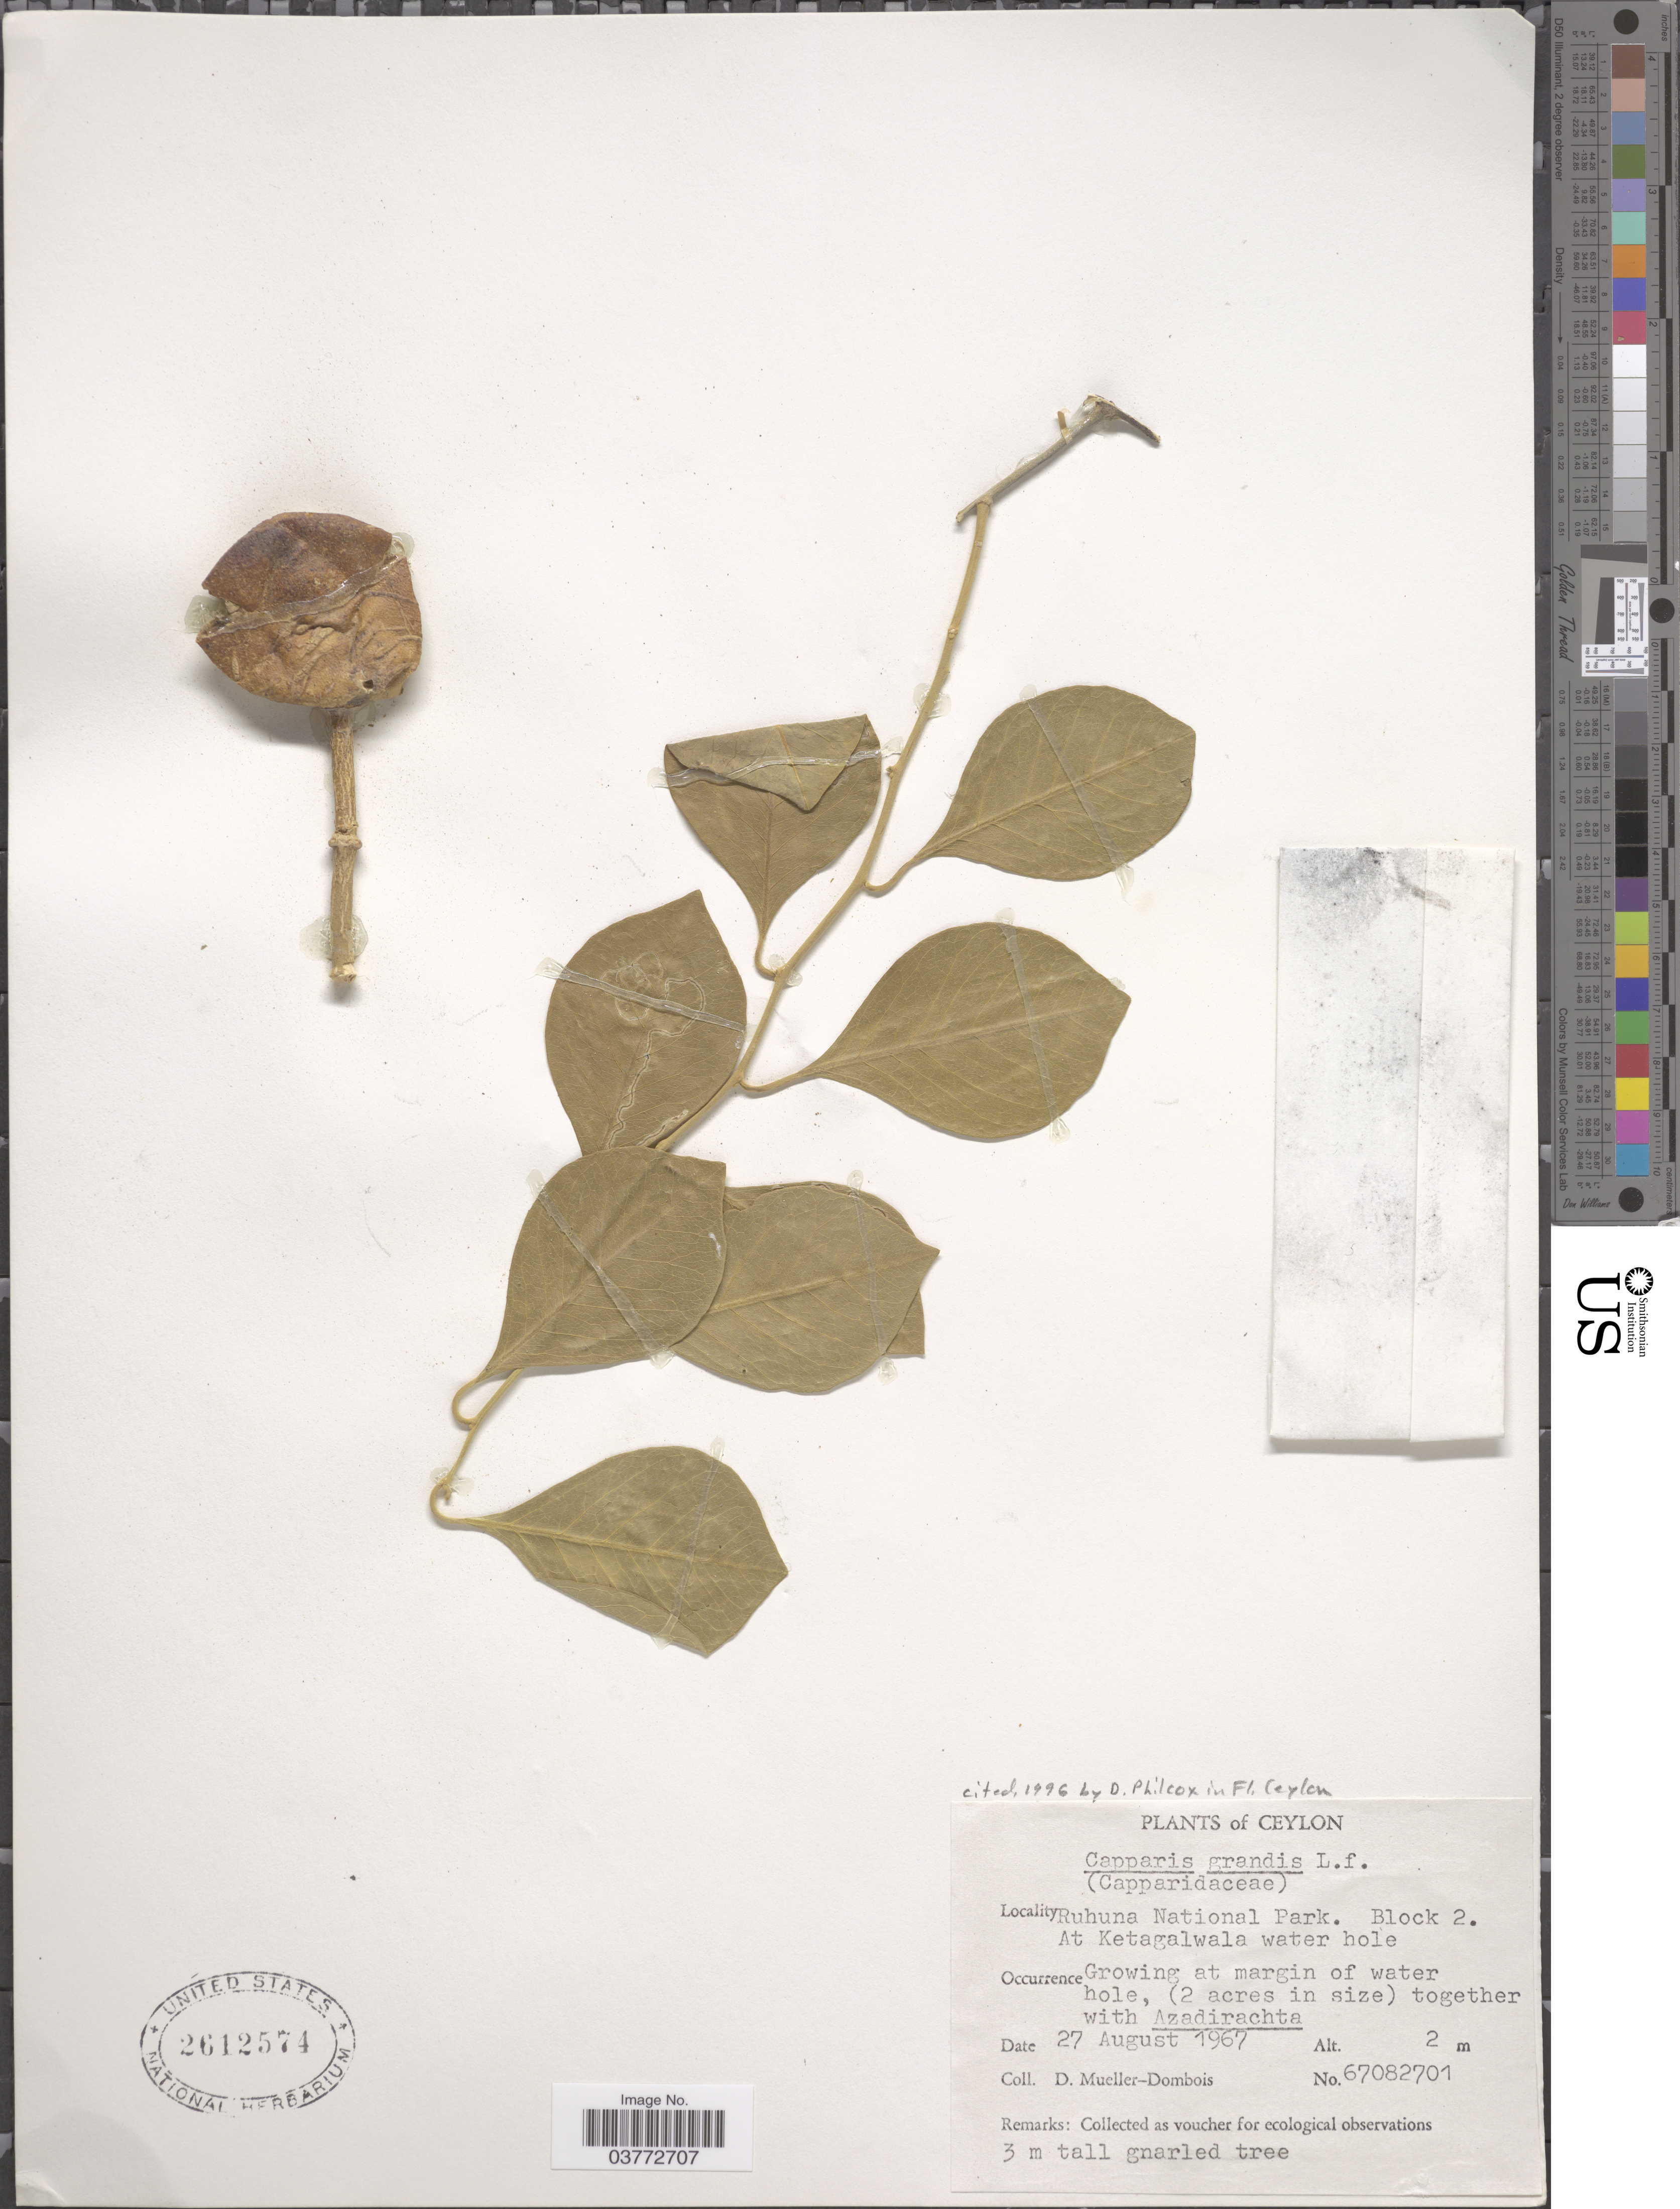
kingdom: Plantae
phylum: Tracheophyta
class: Magnoliopsida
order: Brassicales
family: Capparaceae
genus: Capparis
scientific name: Capparis grandis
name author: L. f.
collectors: D. Mueller-Dombois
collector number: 67082701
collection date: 1967-08-27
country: Sri Lanka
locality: Ceylon. Ruhuna National Park. Block 2. At Ketagalwala water hole.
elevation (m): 2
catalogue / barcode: US 2612574